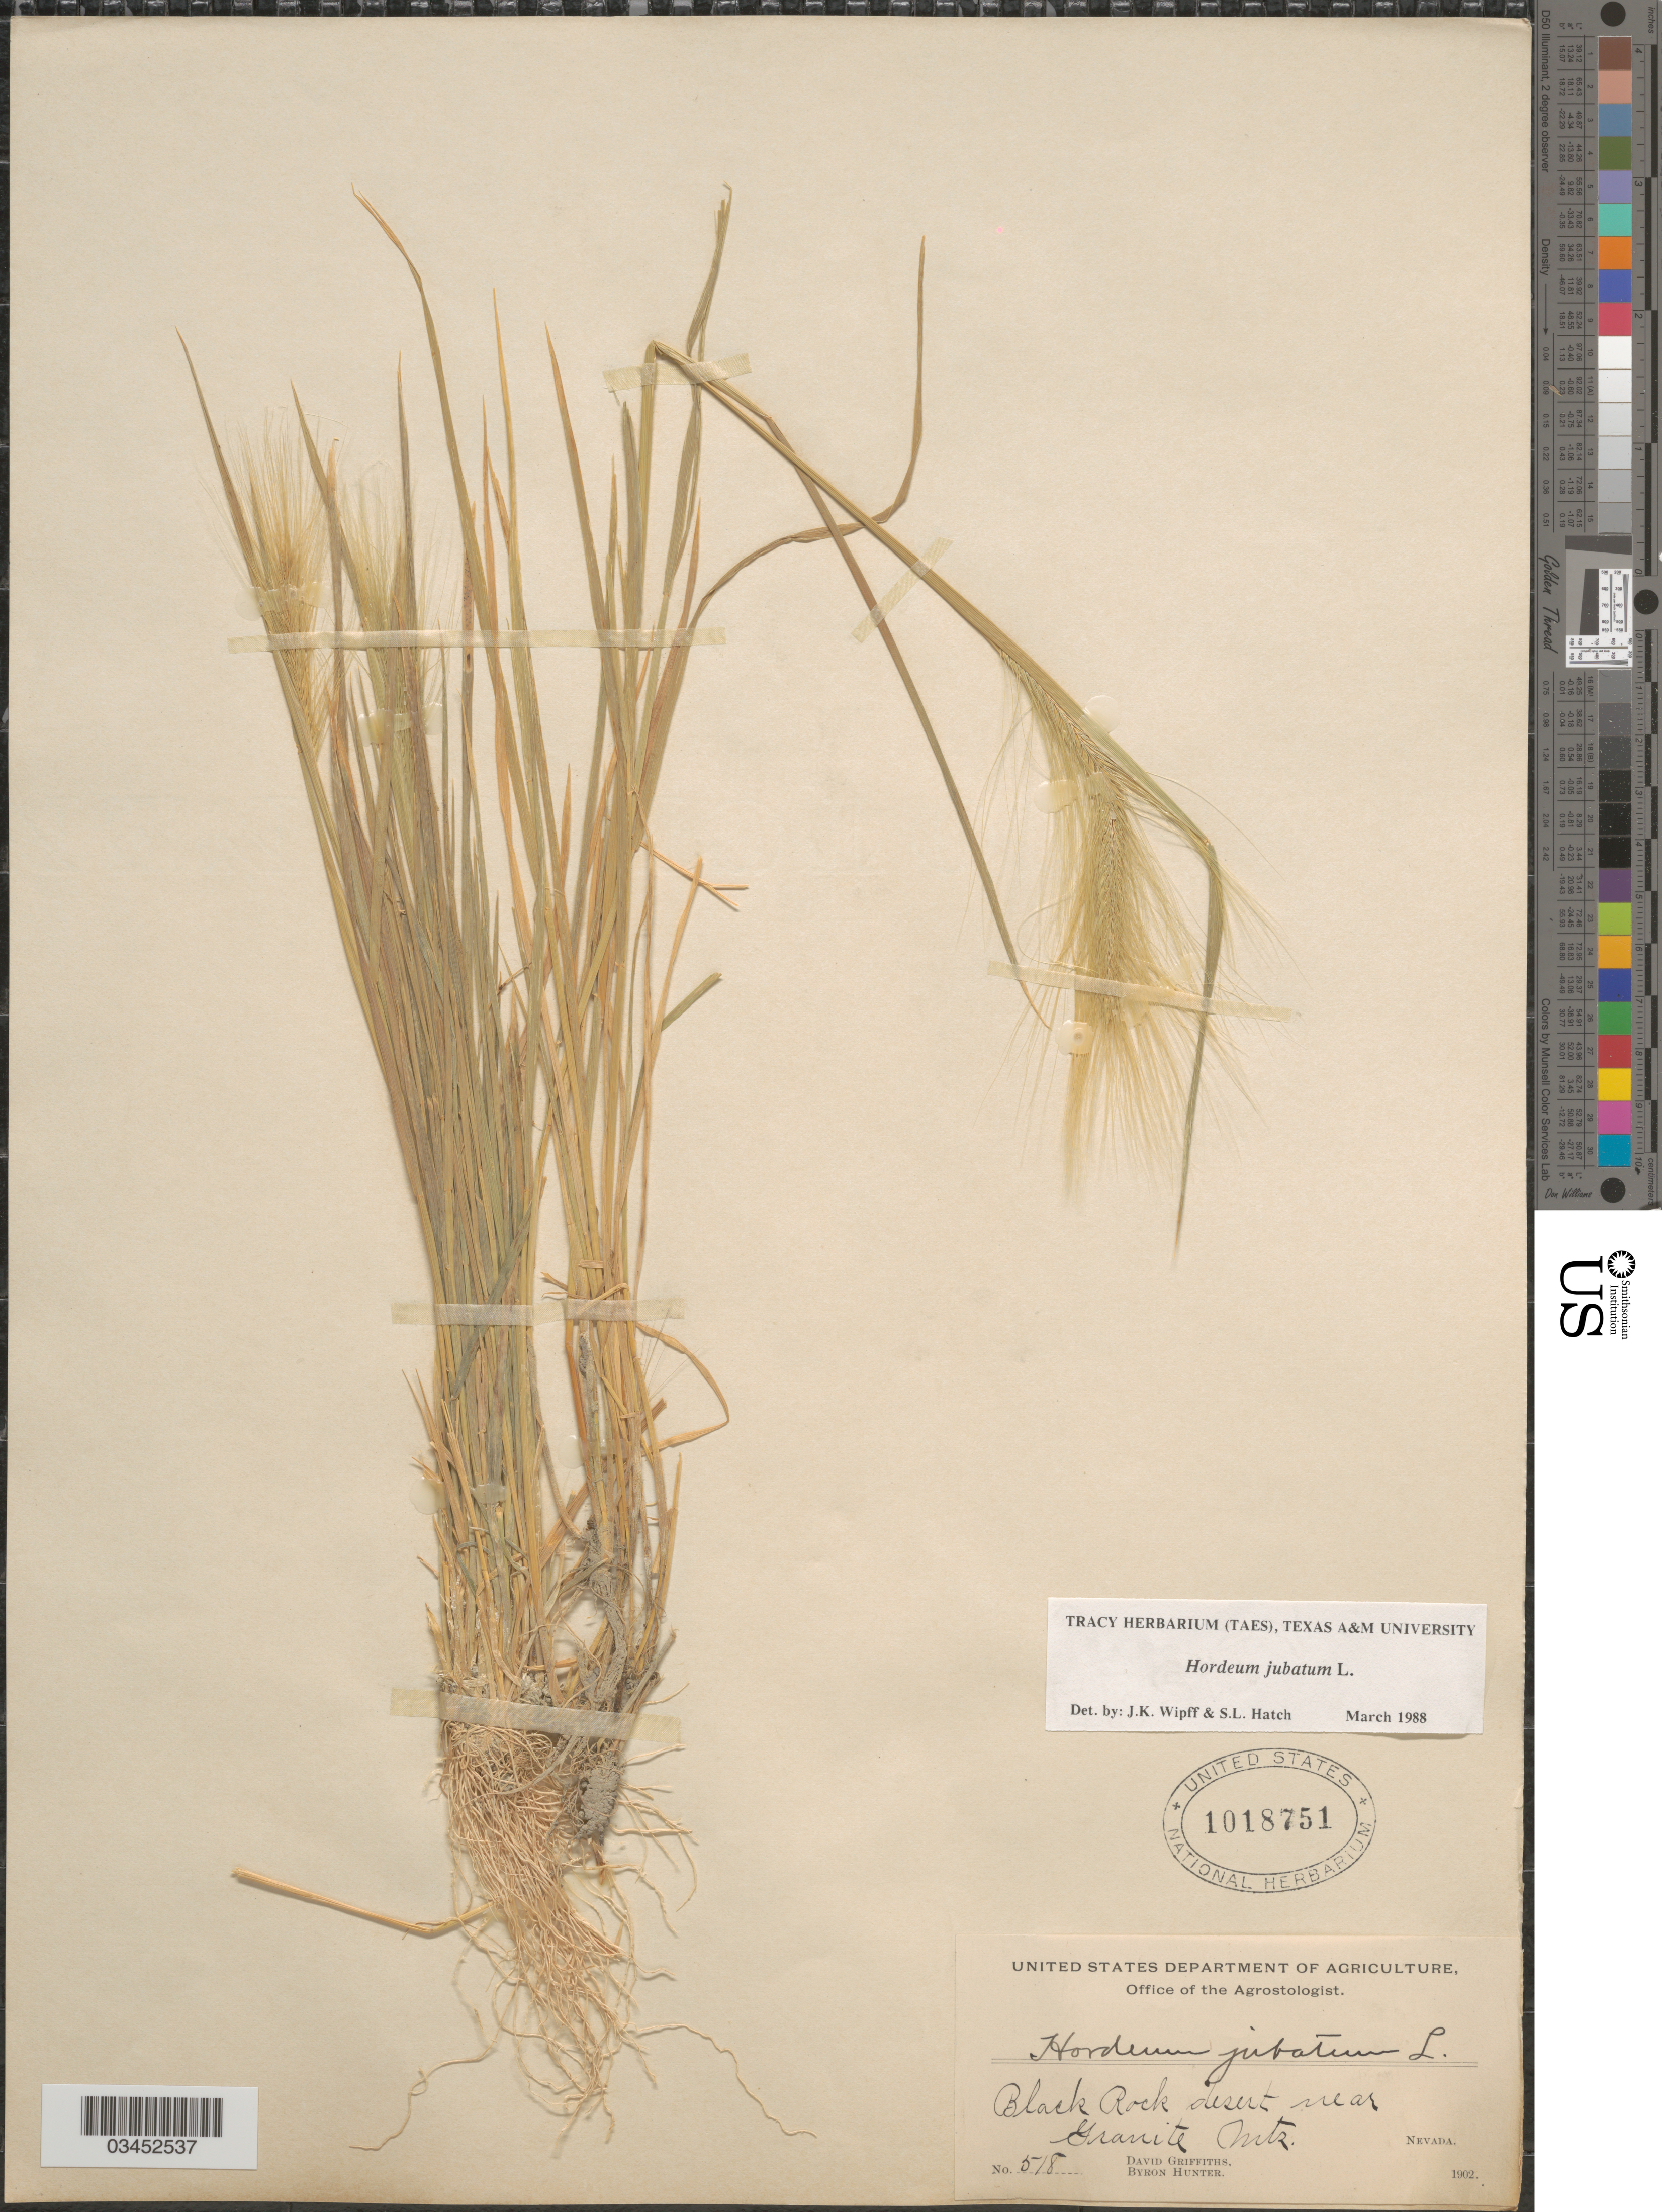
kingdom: Plantae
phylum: Tracheophyta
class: Liliopsida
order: Poales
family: Poaceae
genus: Hordeum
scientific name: Hordeum jubatum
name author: L.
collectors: D. Griffiths & B. Hunter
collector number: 518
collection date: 1902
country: United States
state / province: Nevada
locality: Black Rock desert near Granite Mts.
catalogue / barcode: US 1018751